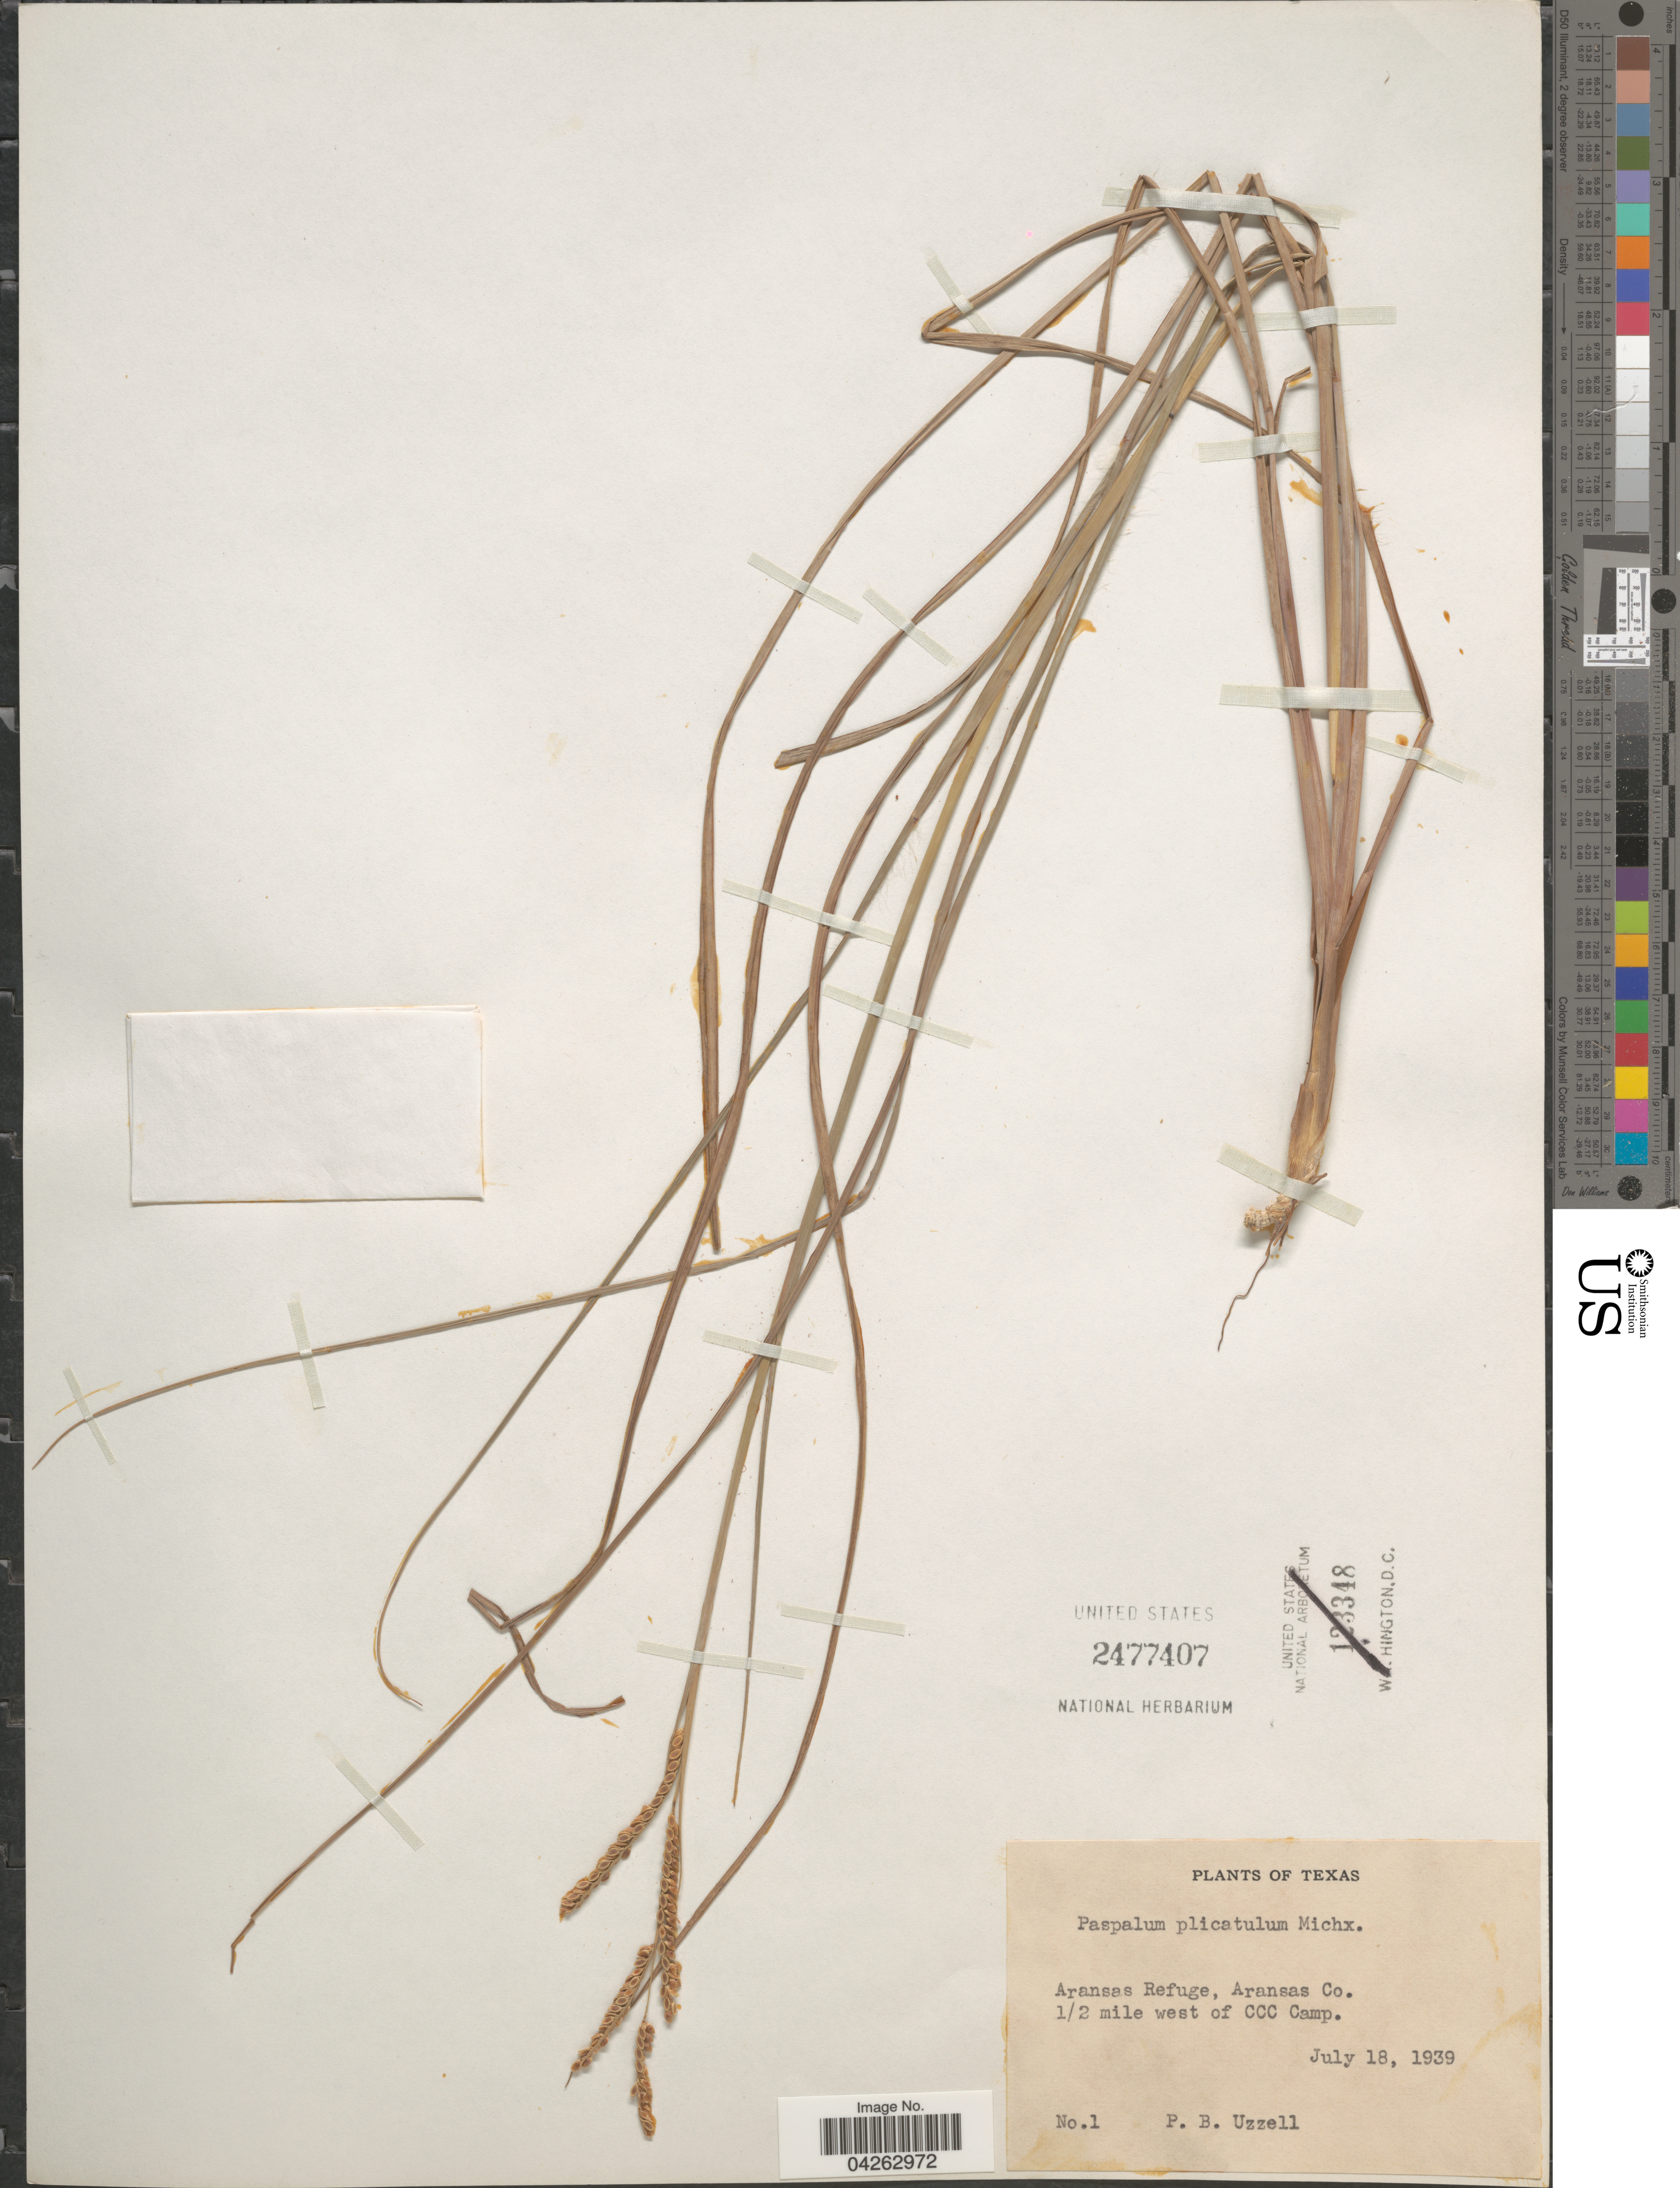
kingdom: Plantae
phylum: Tracheophyta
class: Liliopsida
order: Poales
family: Poaceae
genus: Paspalum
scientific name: Paspalum plicatulum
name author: Michx.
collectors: P. Uzzell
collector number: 1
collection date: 1939-07-18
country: United States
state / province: Texas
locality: Aransas Refuge, Aransas Co. 1/2 mile west of CCC Camp.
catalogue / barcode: US 2477407